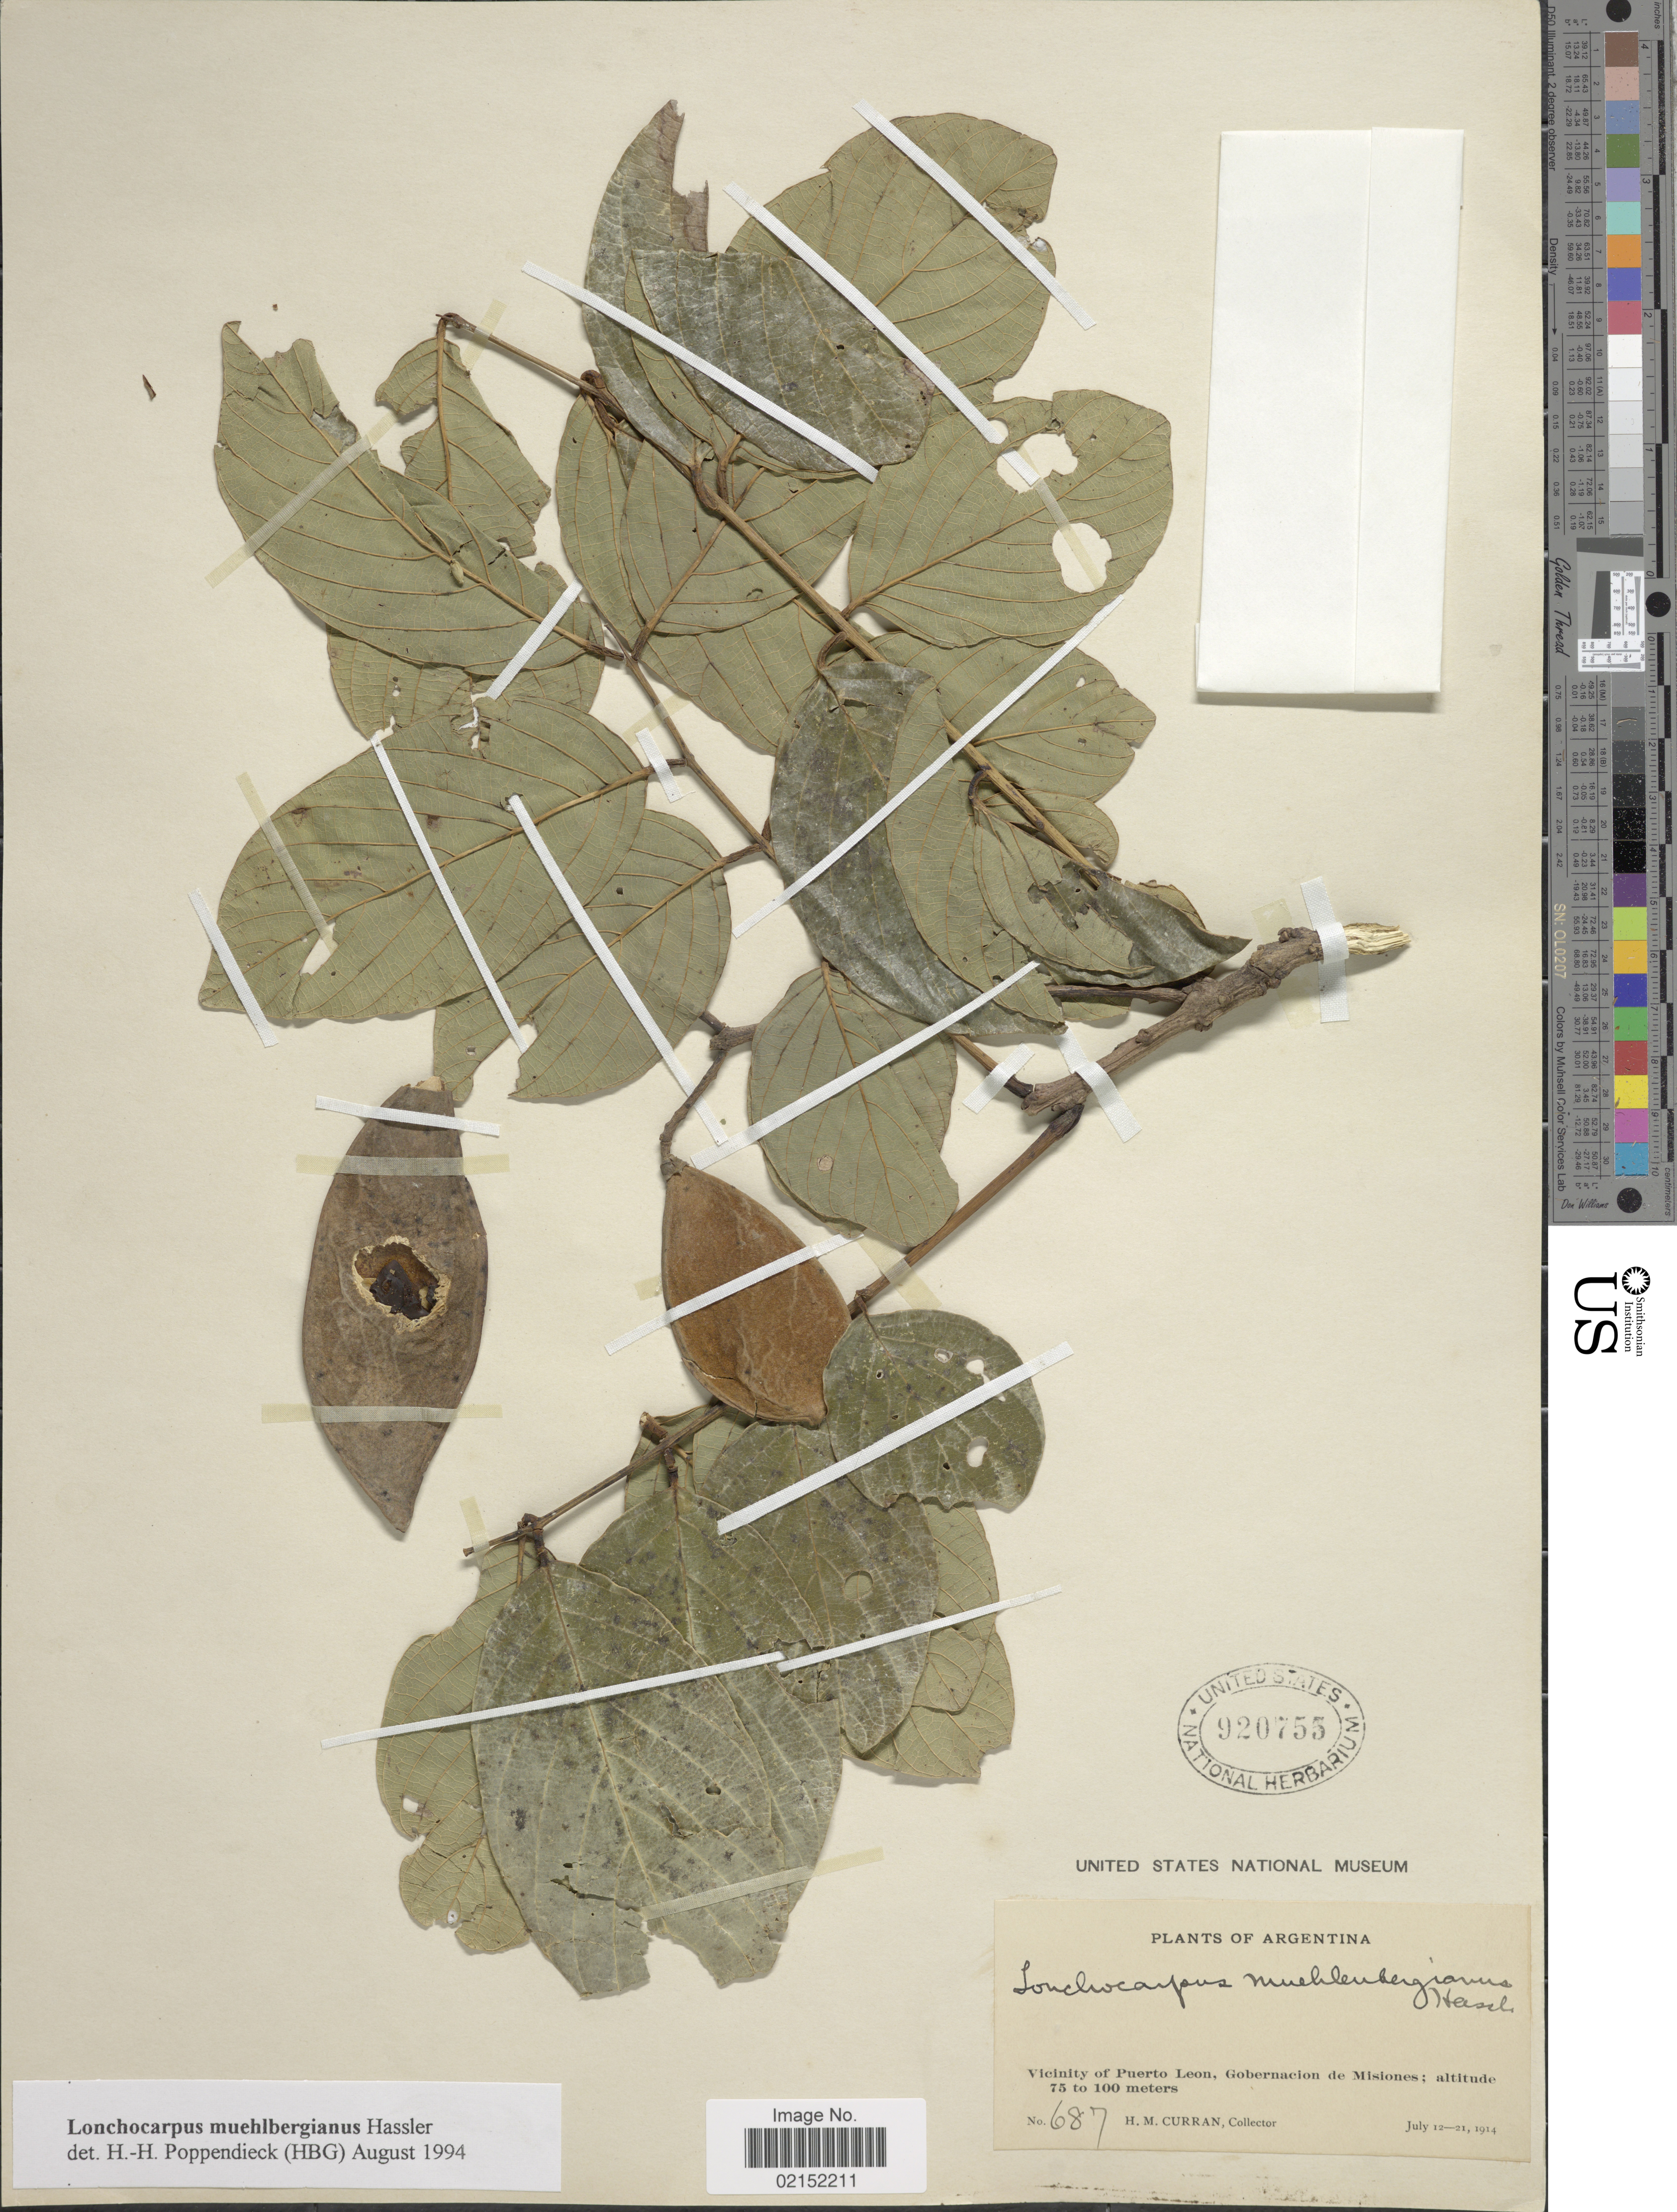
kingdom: Plantae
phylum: Tracheophyta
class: Magnoliopsida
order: Fabales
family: Fabaceae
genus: Lonchocarpus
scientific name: Lonchocarpus muehlbergianus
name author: Hassl.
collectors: H. M. Curran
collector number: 687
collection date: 1914-07-12/1914-07-21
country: Argentina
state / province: Misiones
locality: Argentina, Vicinity of Puerto Leon, Gobernacion de Misiones.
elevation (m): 75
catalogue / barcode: US 920755